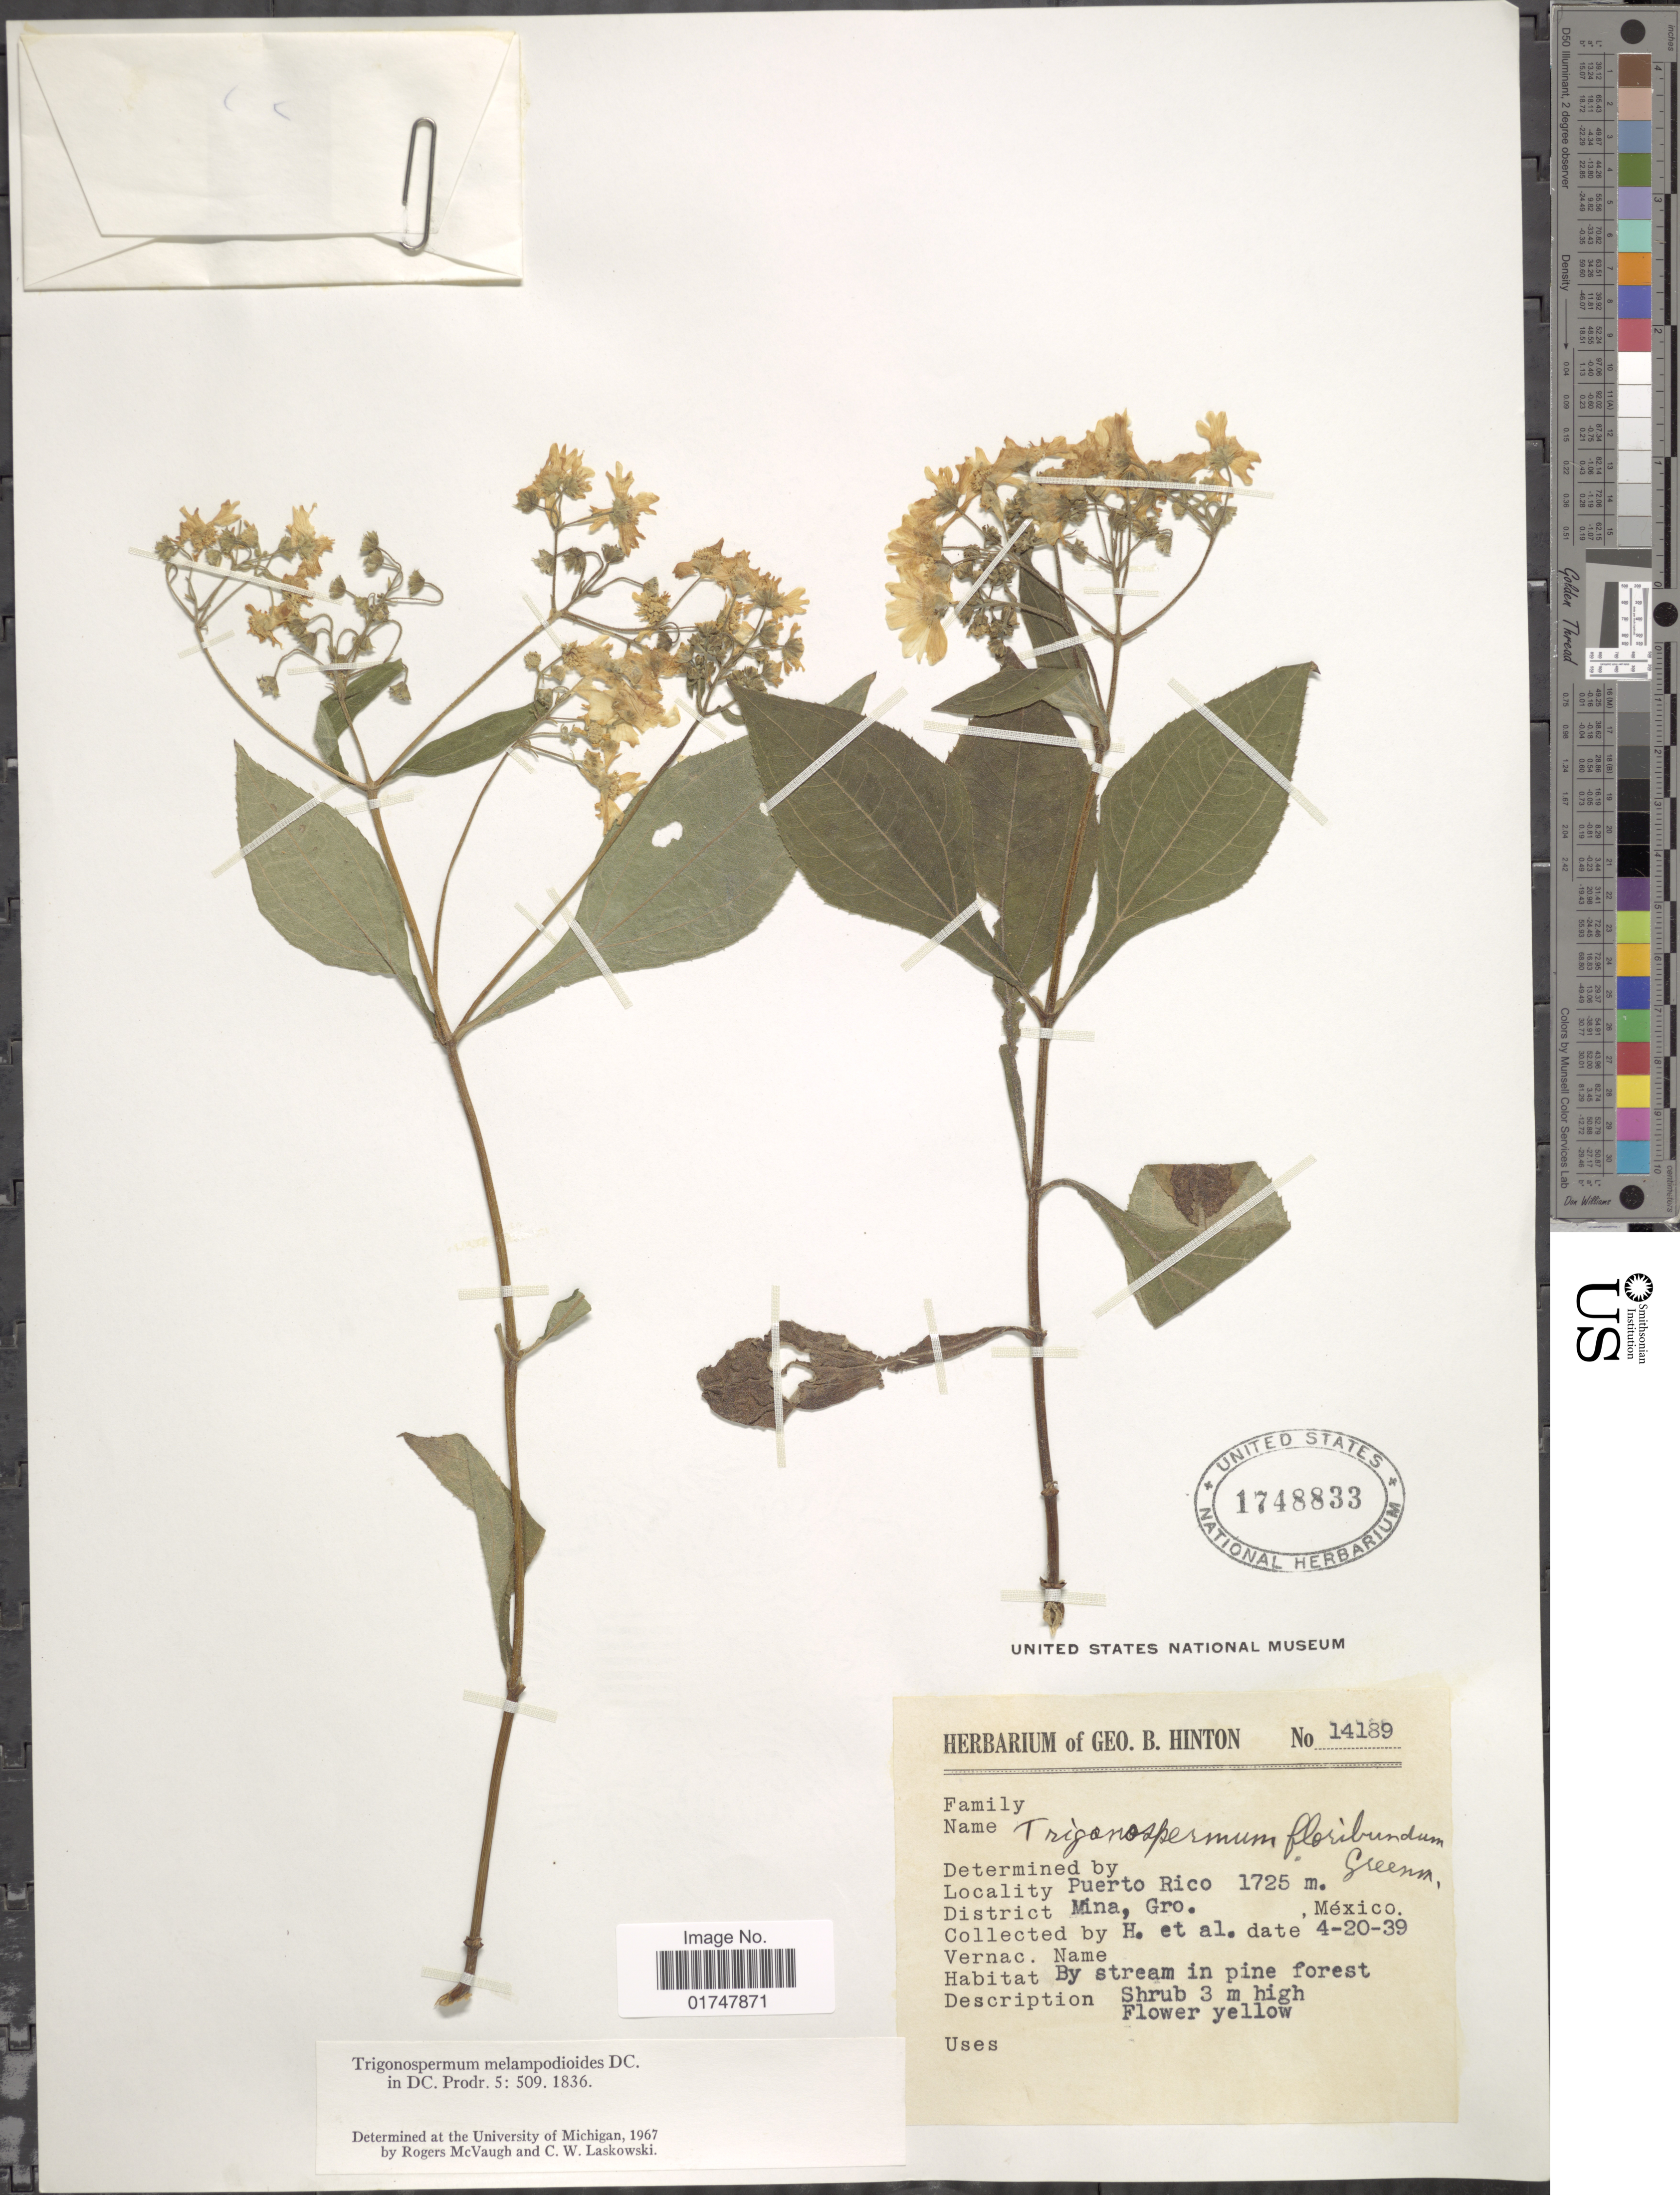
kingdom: Plantae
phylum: Tracheophyta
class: Magnoliopsida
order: Asterales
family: Asteraceae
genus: Trigonospermum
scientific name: Trigonospermum melampodioides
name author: DC.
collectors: G. B. Hinton & et al.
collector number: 14189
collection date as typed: Transcribed d/m/y: 20/4/39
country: Mexico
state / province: Guerrero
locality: Puerto Rico, Mina, Gro. By stream in pine forest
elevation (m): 1725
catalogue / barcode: US 1748833